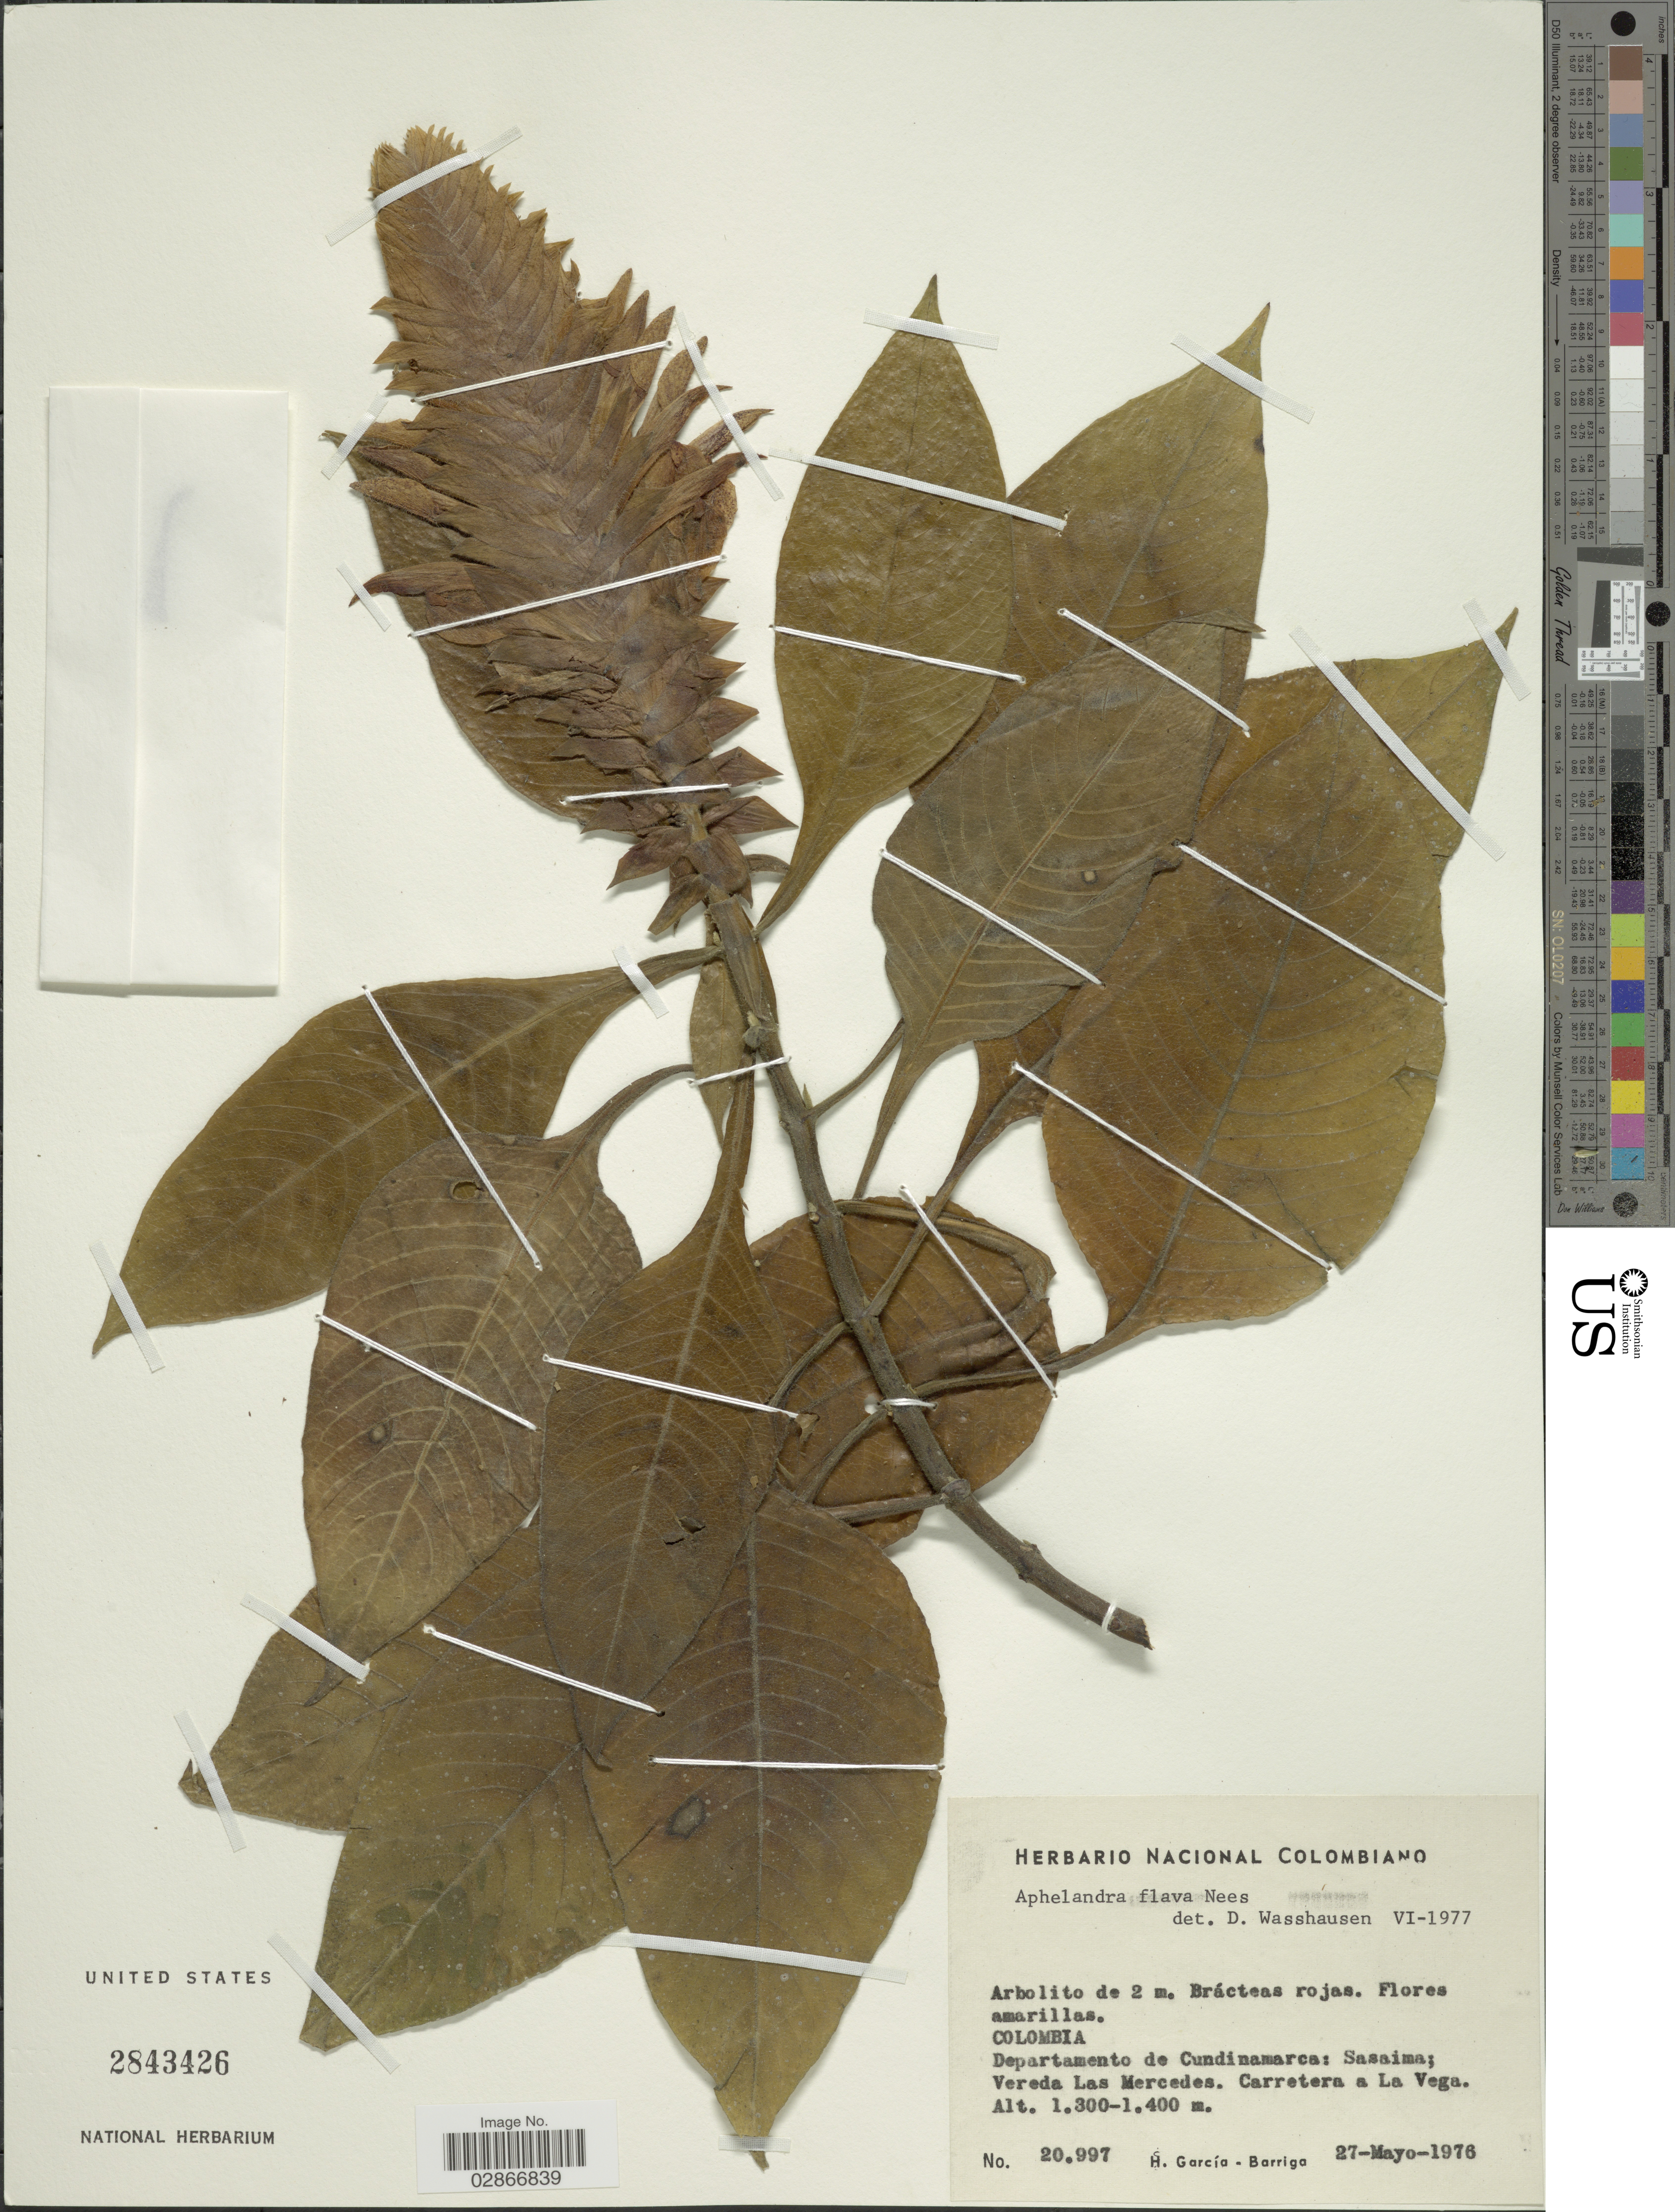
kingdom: Plantae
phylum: Tracheophyta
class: Magnoliopsida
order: Lamiales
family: Acanthaceae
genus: Aphelandra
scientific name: Aphelandra flava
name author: Nees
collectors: H. García Barriga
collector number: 20997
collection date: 1976-05-27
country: Colombia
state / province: Cundinamarca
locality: Departamento de Cundinamarca: Sasaima; Vereda Las Mercedes. Carretera a La Vega.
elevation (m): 1300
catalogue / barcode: US 2843426